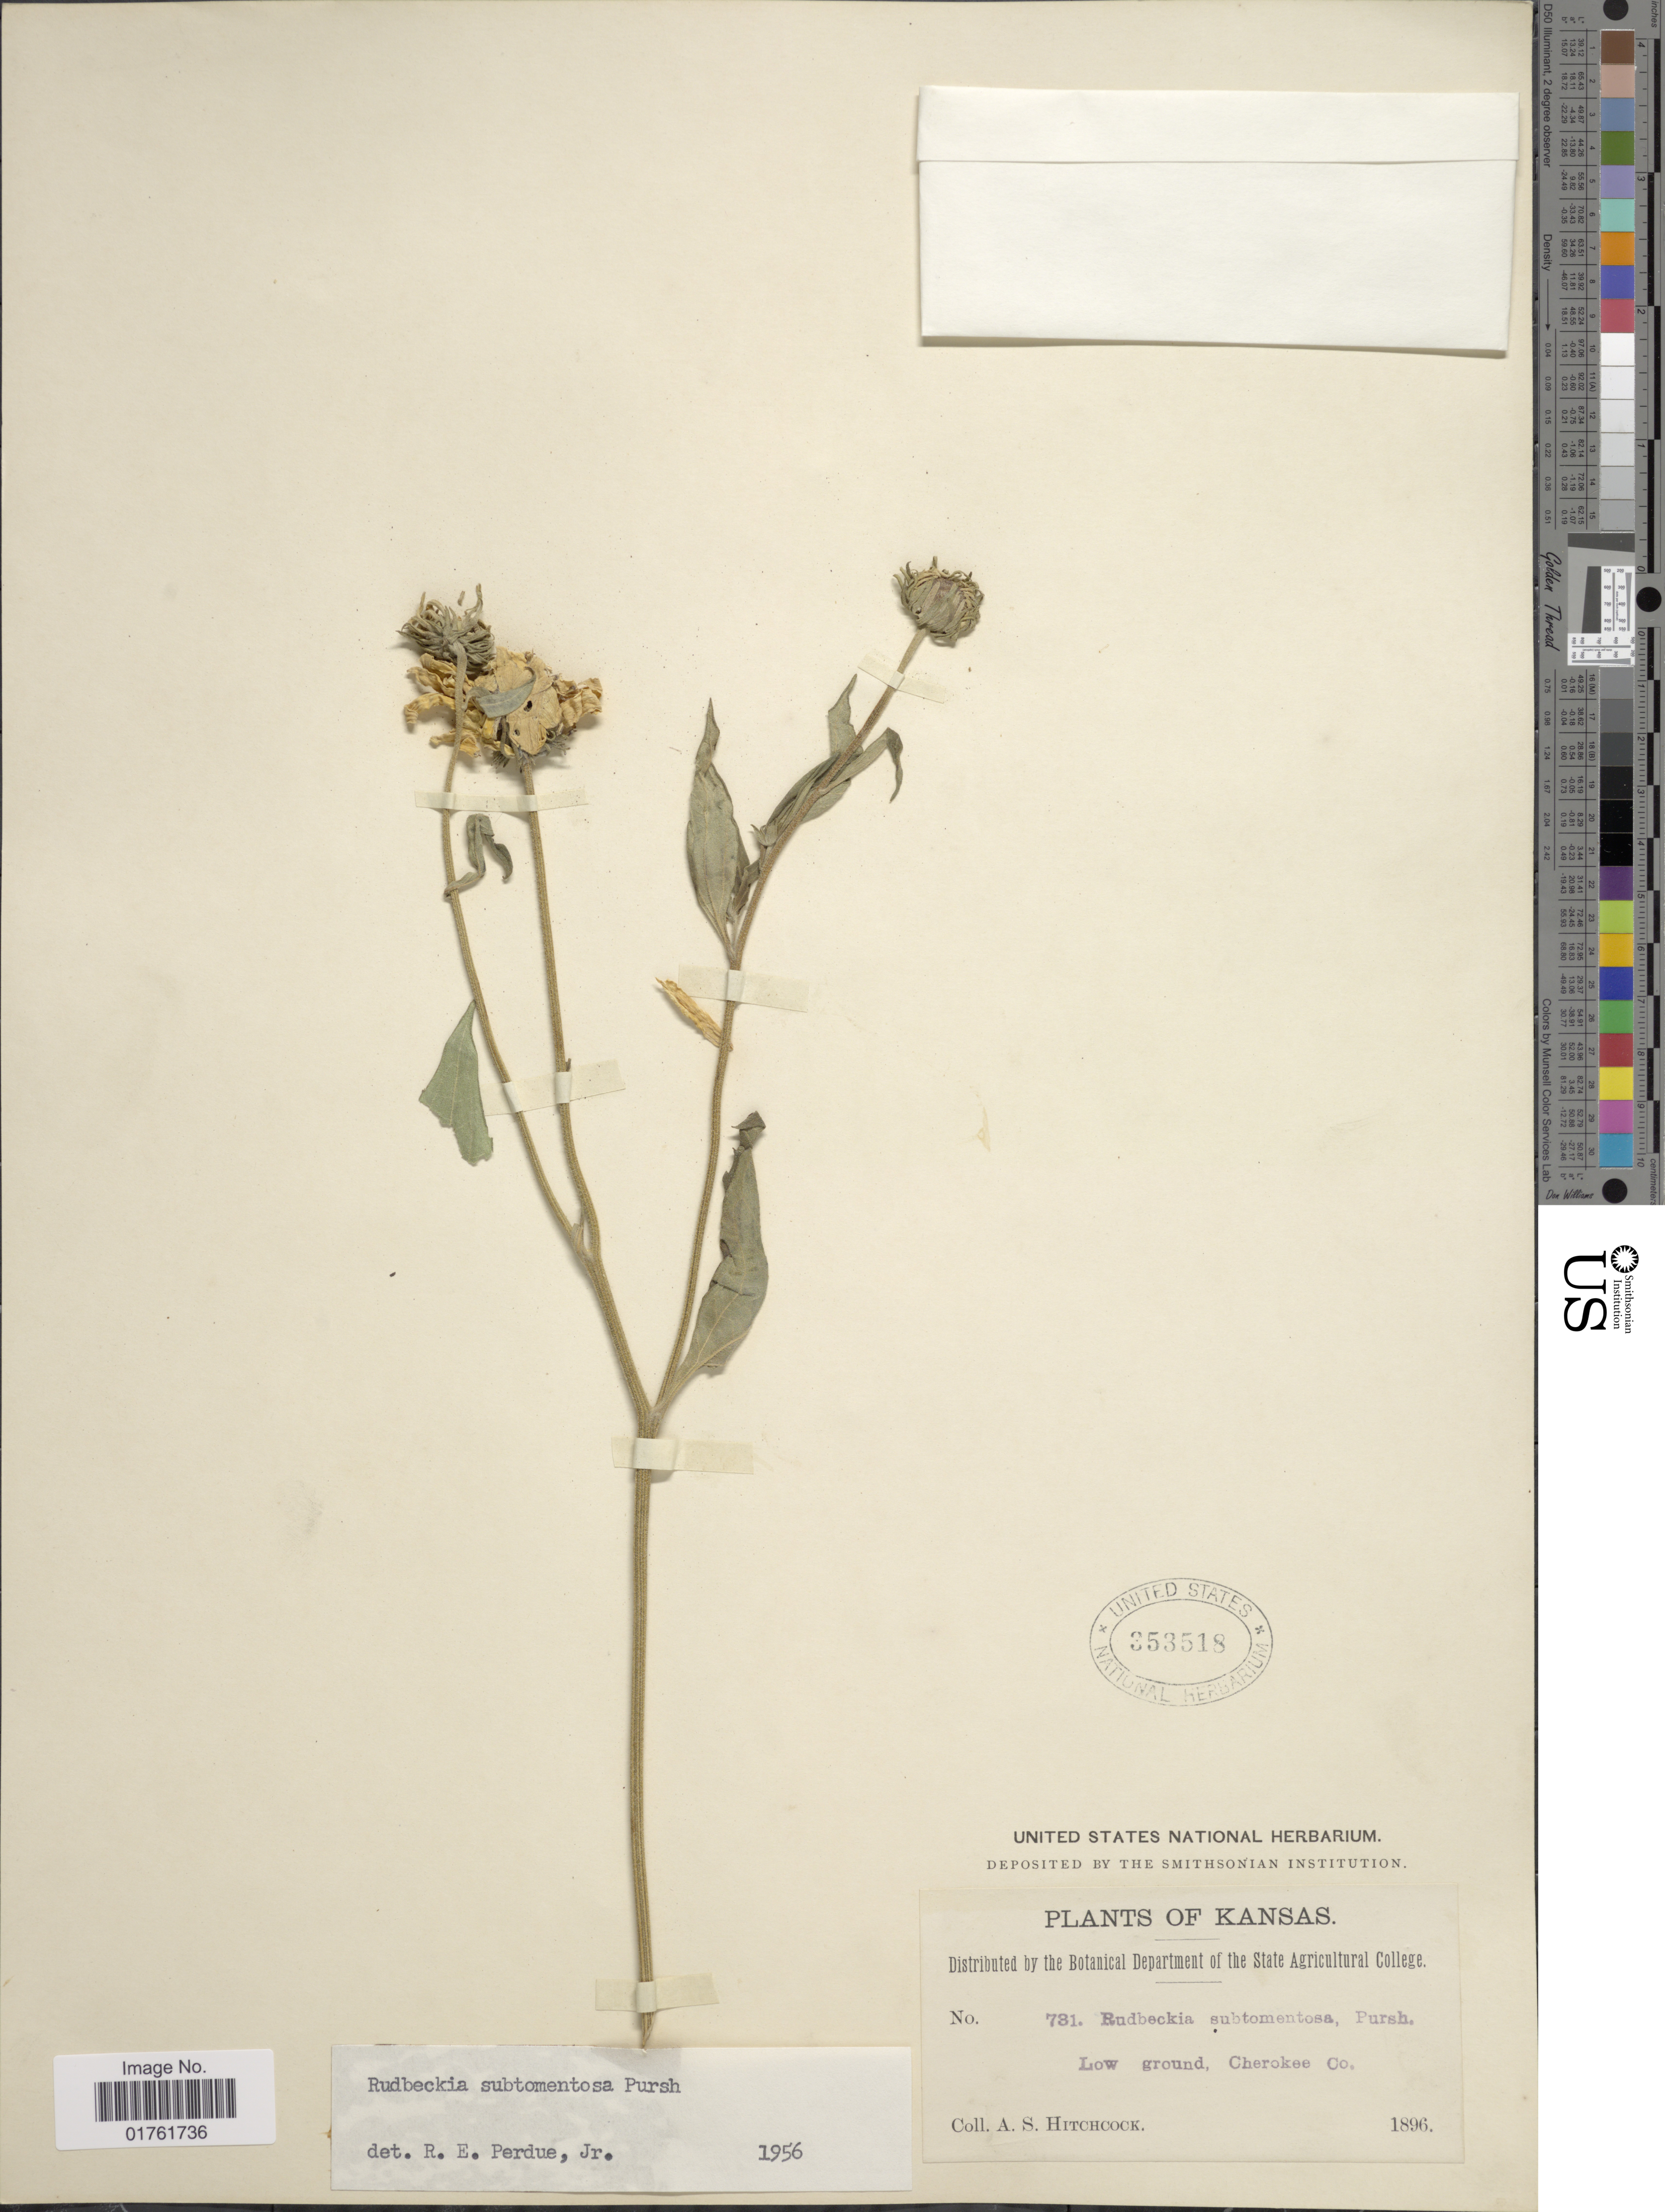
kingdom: Plantae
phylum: Tracheophyta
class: Magnoliopsida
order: Asterales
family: Asteraceae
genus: Rudbeckia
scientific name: Rudbeckia subtomentosa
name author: Pursh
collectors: A. S. Hitchcock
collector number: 731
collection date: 1896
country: United States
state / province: Kansas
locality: Cherokee Co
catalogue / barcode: US 353518